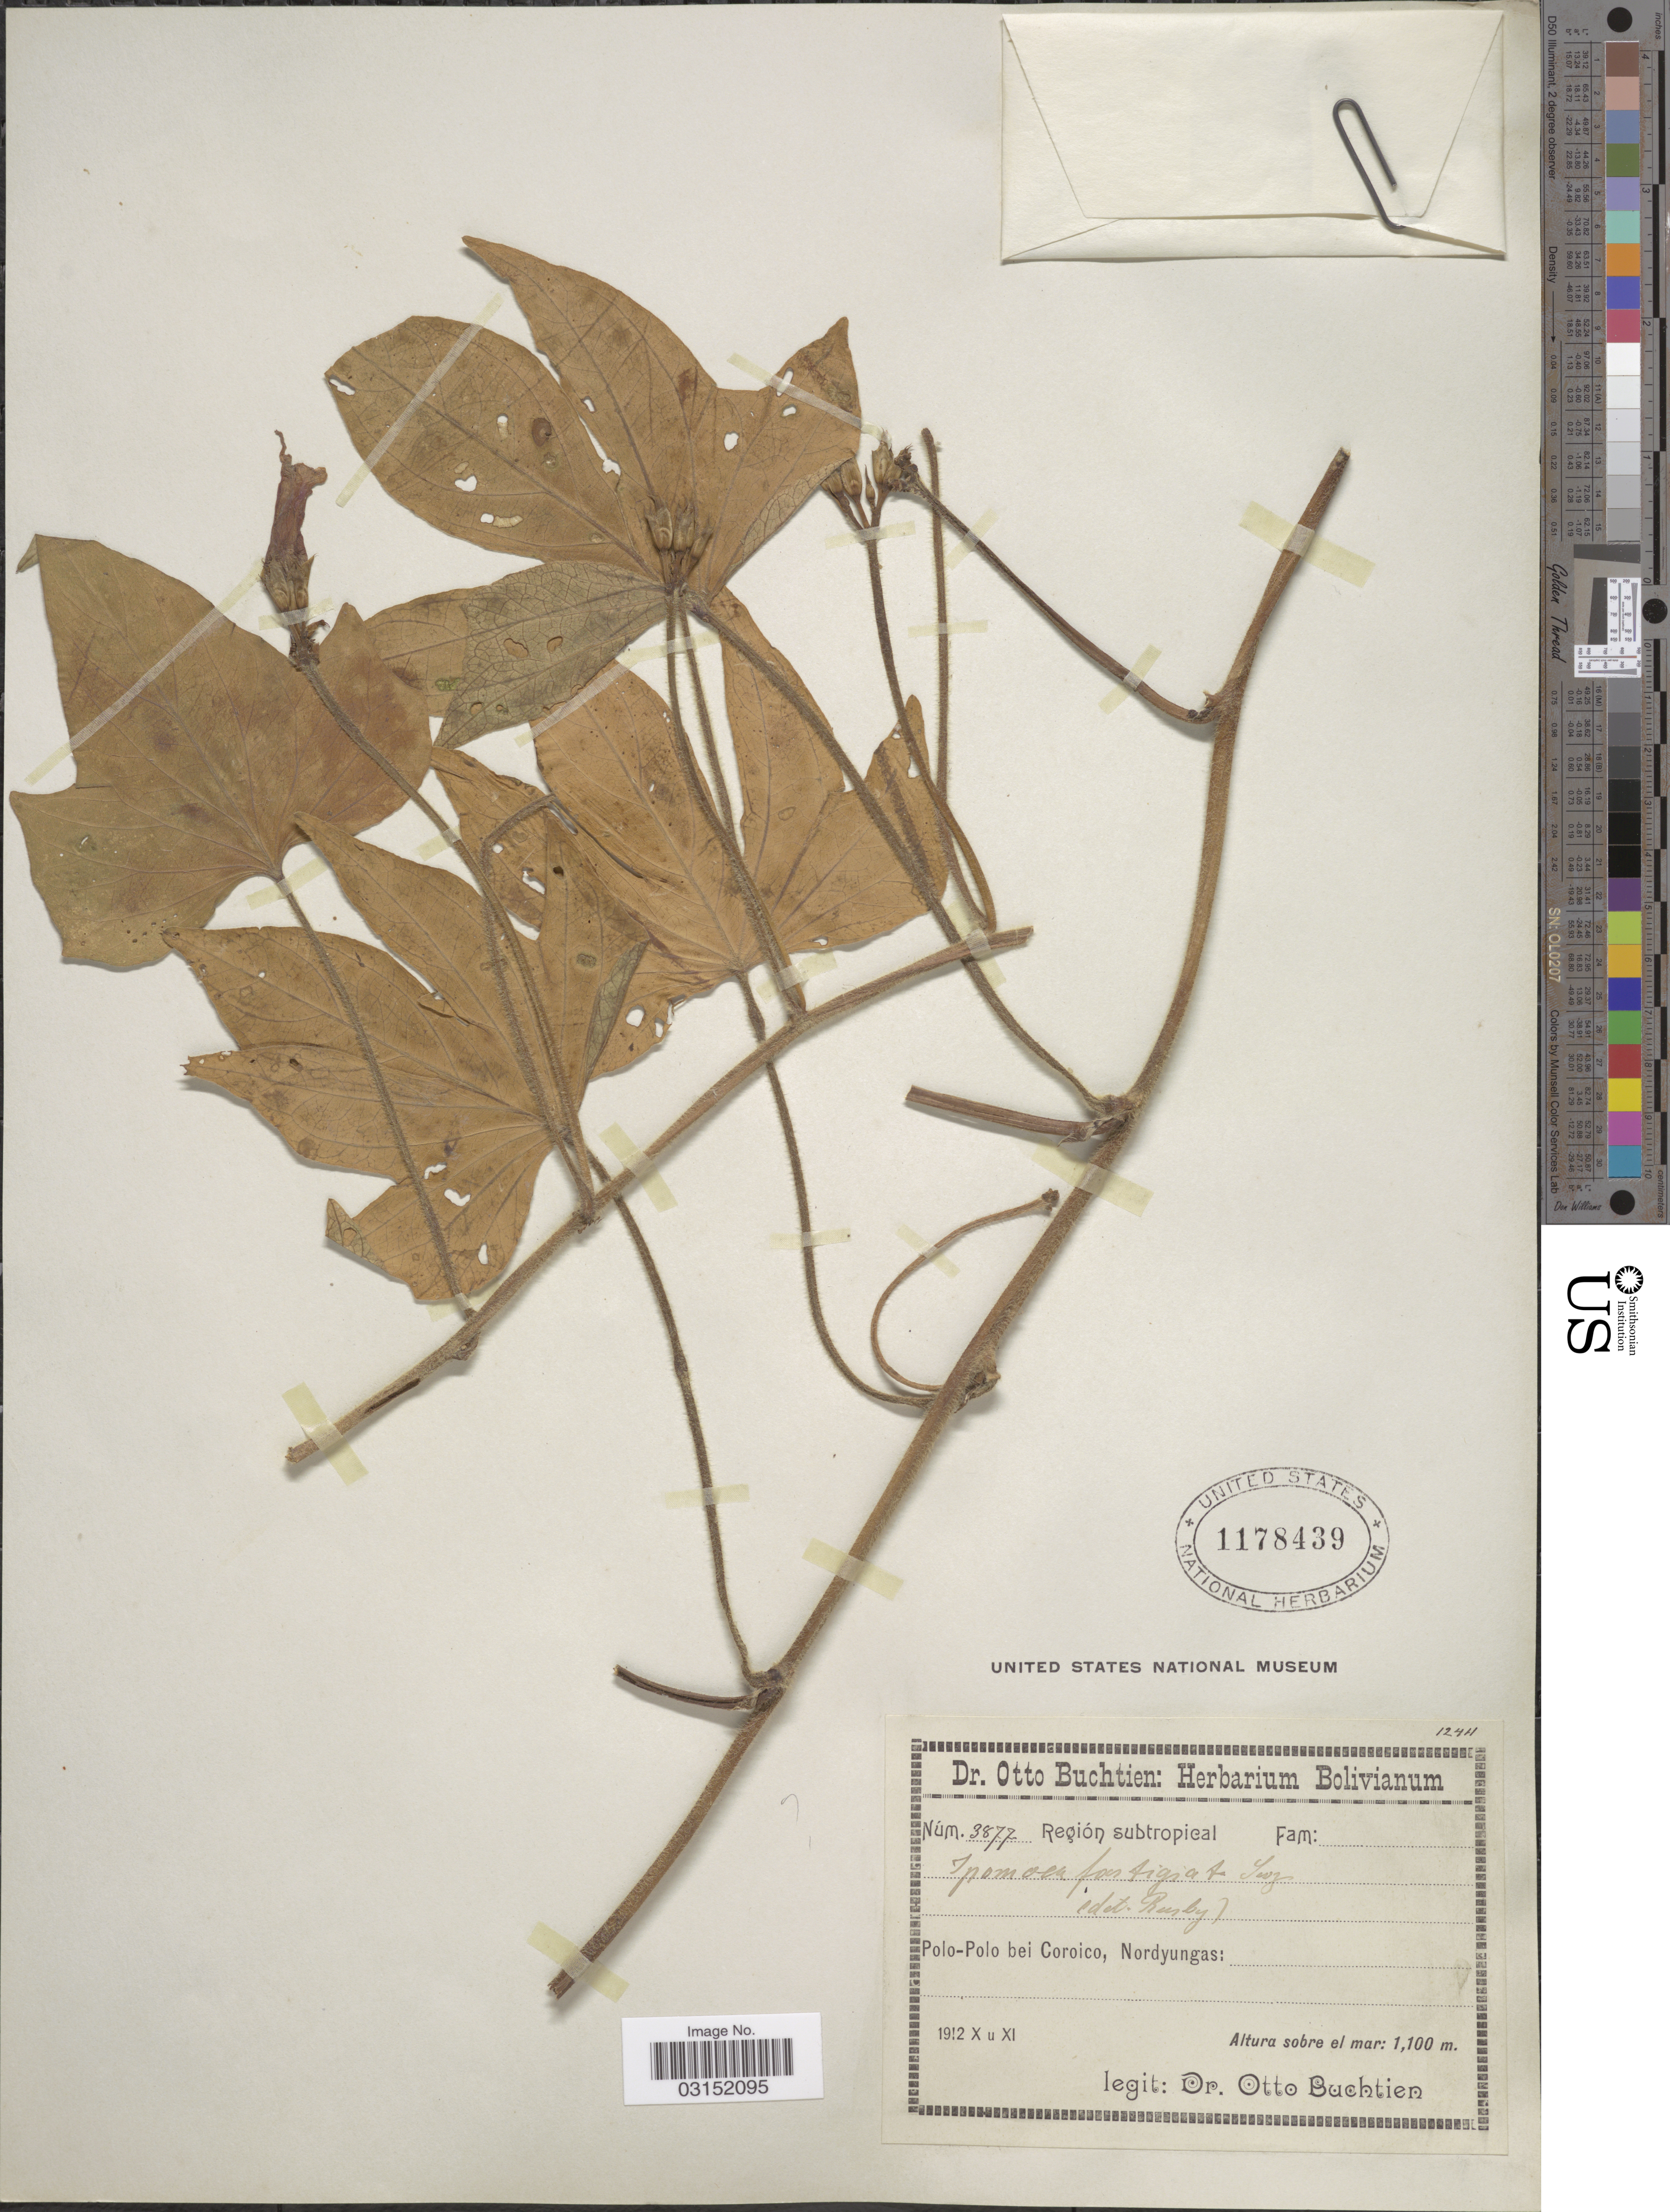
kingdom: Plantae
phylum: Tracheophyta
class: Magnoliopsida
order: Solanales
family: Convolvulaceae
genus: Ipomoea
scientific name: Ipomoea batatas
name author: (L.) Lam.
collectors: O. Buchtien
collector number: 387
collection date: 1912-10/1912-11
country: Bolivia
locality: Polo-Polo bei Coroico, Nordyungas.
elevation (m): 1100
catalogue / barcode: US 1178439